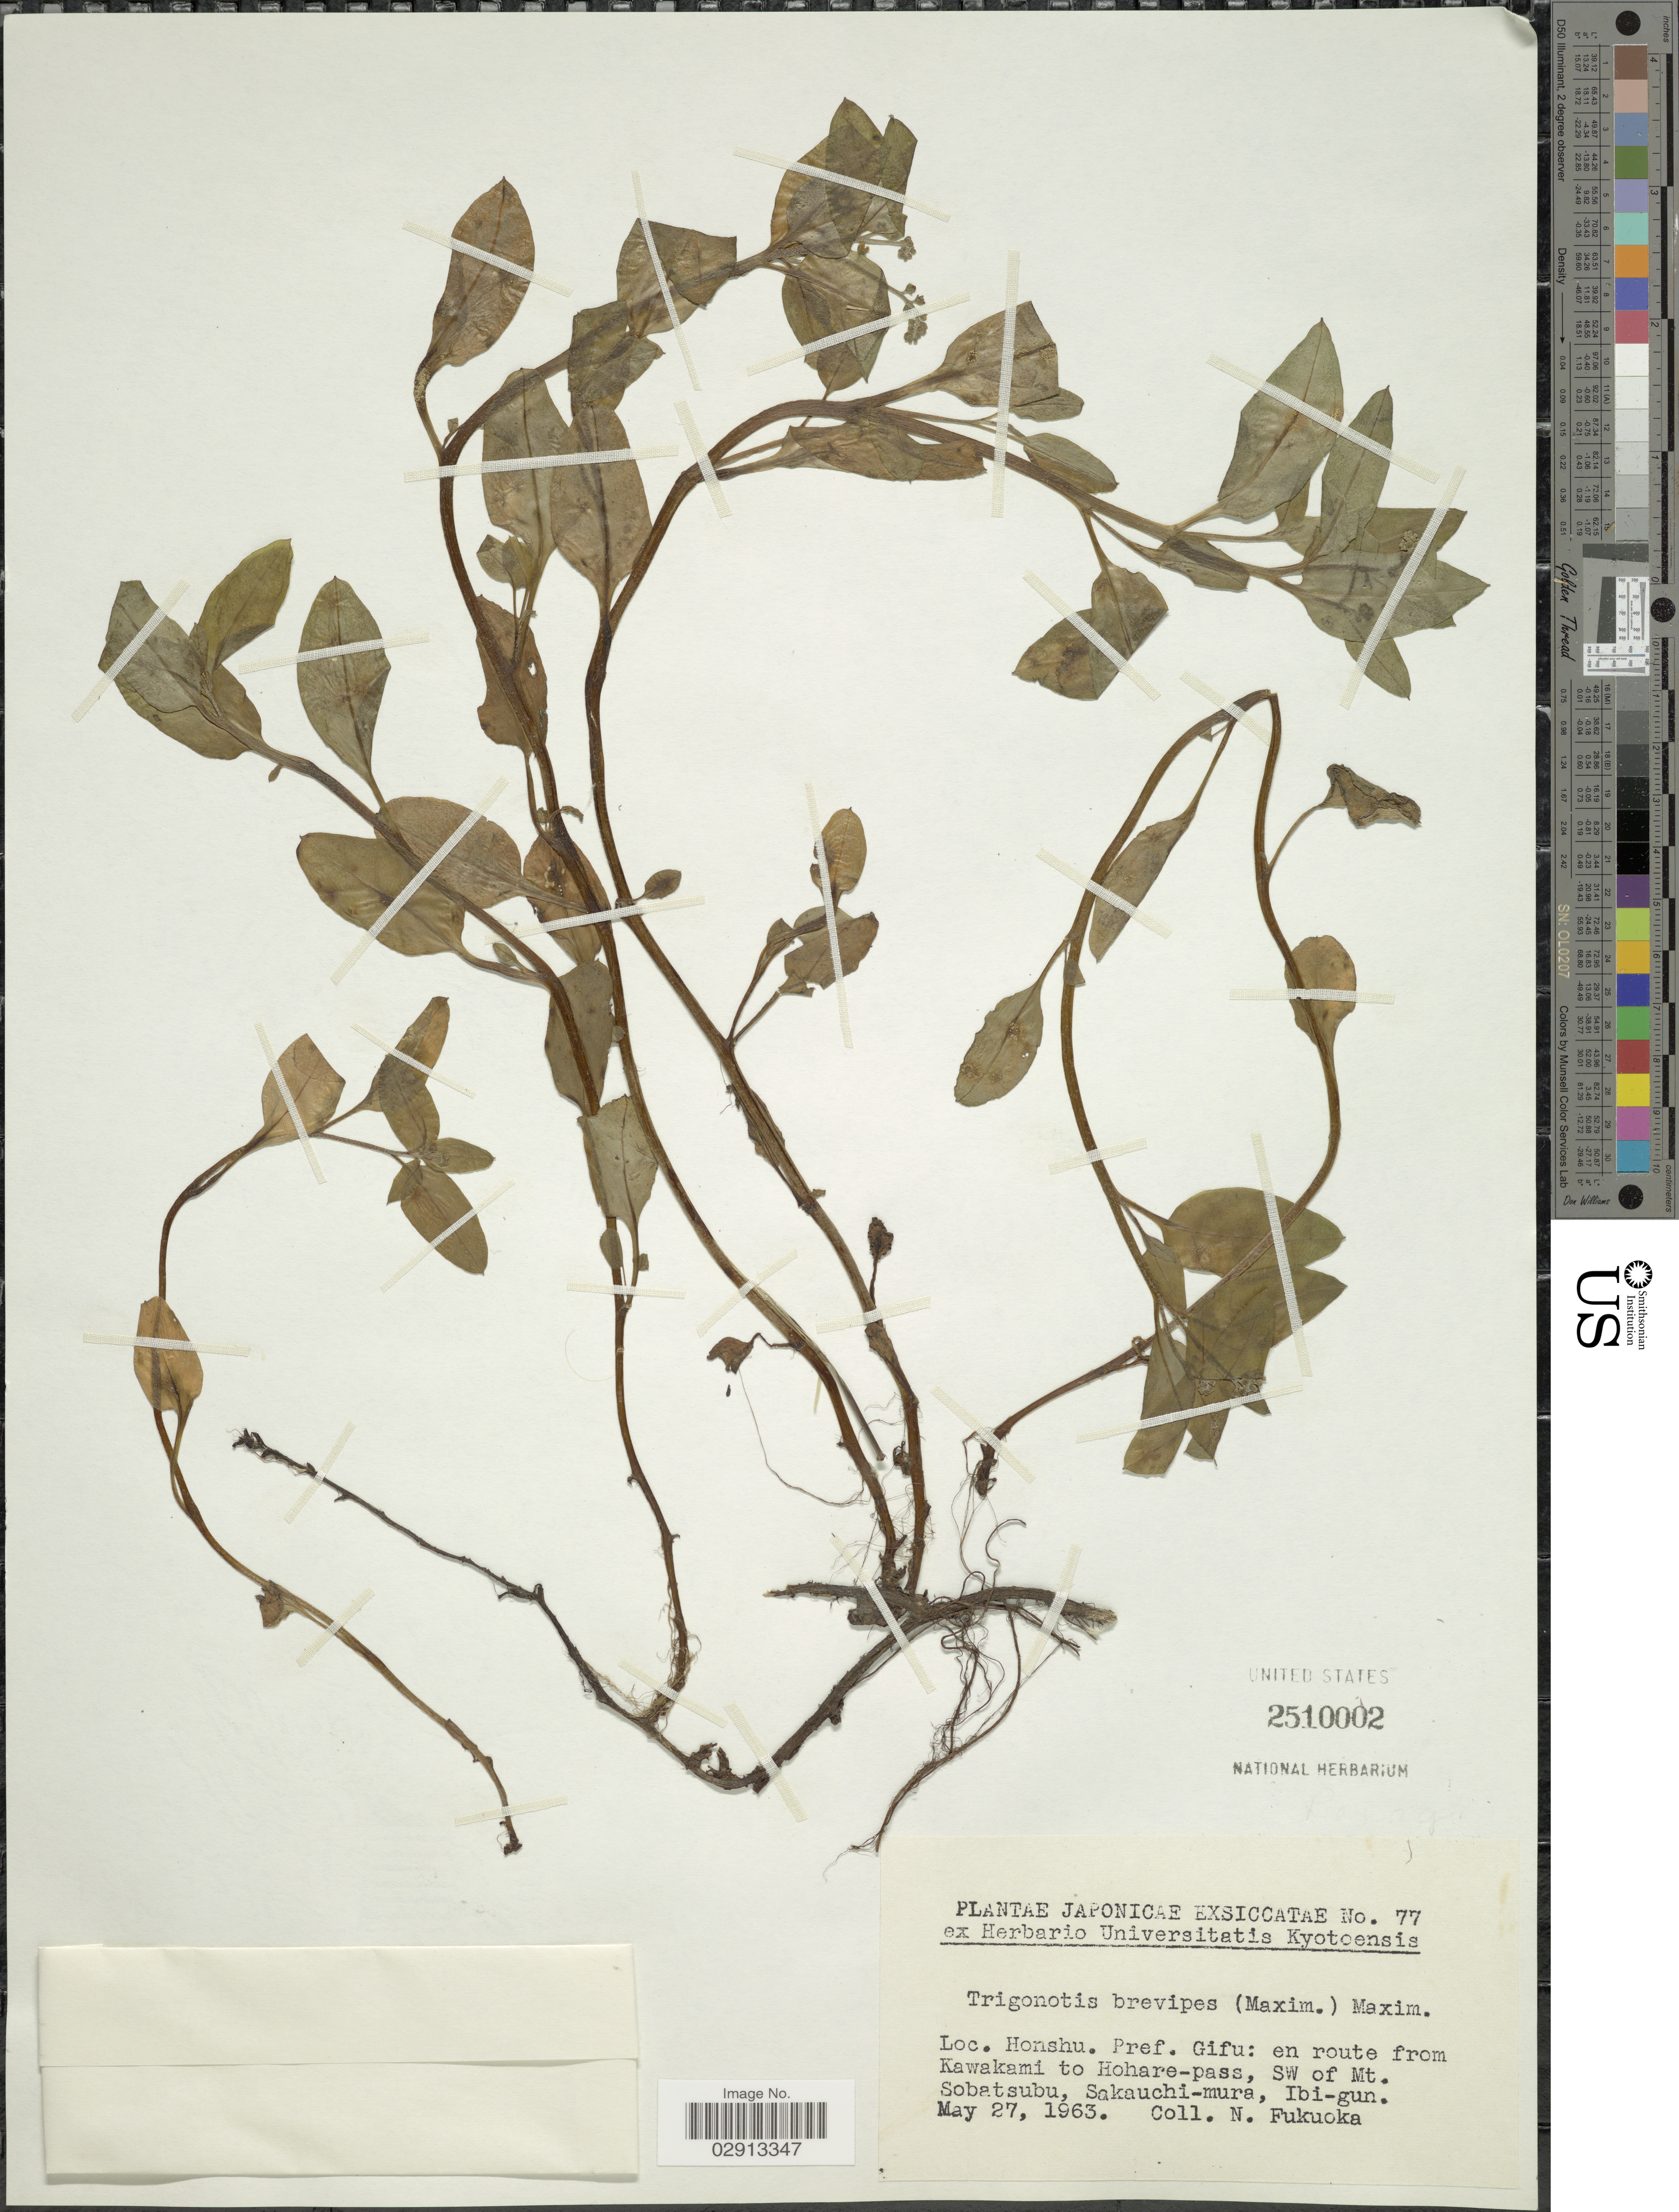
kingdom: Plantae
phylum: Tracheophyta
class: Magnoliopsida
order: Boraginales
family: Boraginaceae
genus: Trigonotis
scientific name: Trigonotis brevipes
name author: Maxim.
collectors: N. Fukuoka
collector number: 77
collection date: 1963-05-27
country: Japan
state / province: Gihu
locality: Japonicae. Honshu. Pref. Gifu: en route from Kawakami to Hohare-pass, SW of Mt. Sobatsubu, Sakauchi-mura, Ibi-gun.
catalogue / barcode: US 2510002